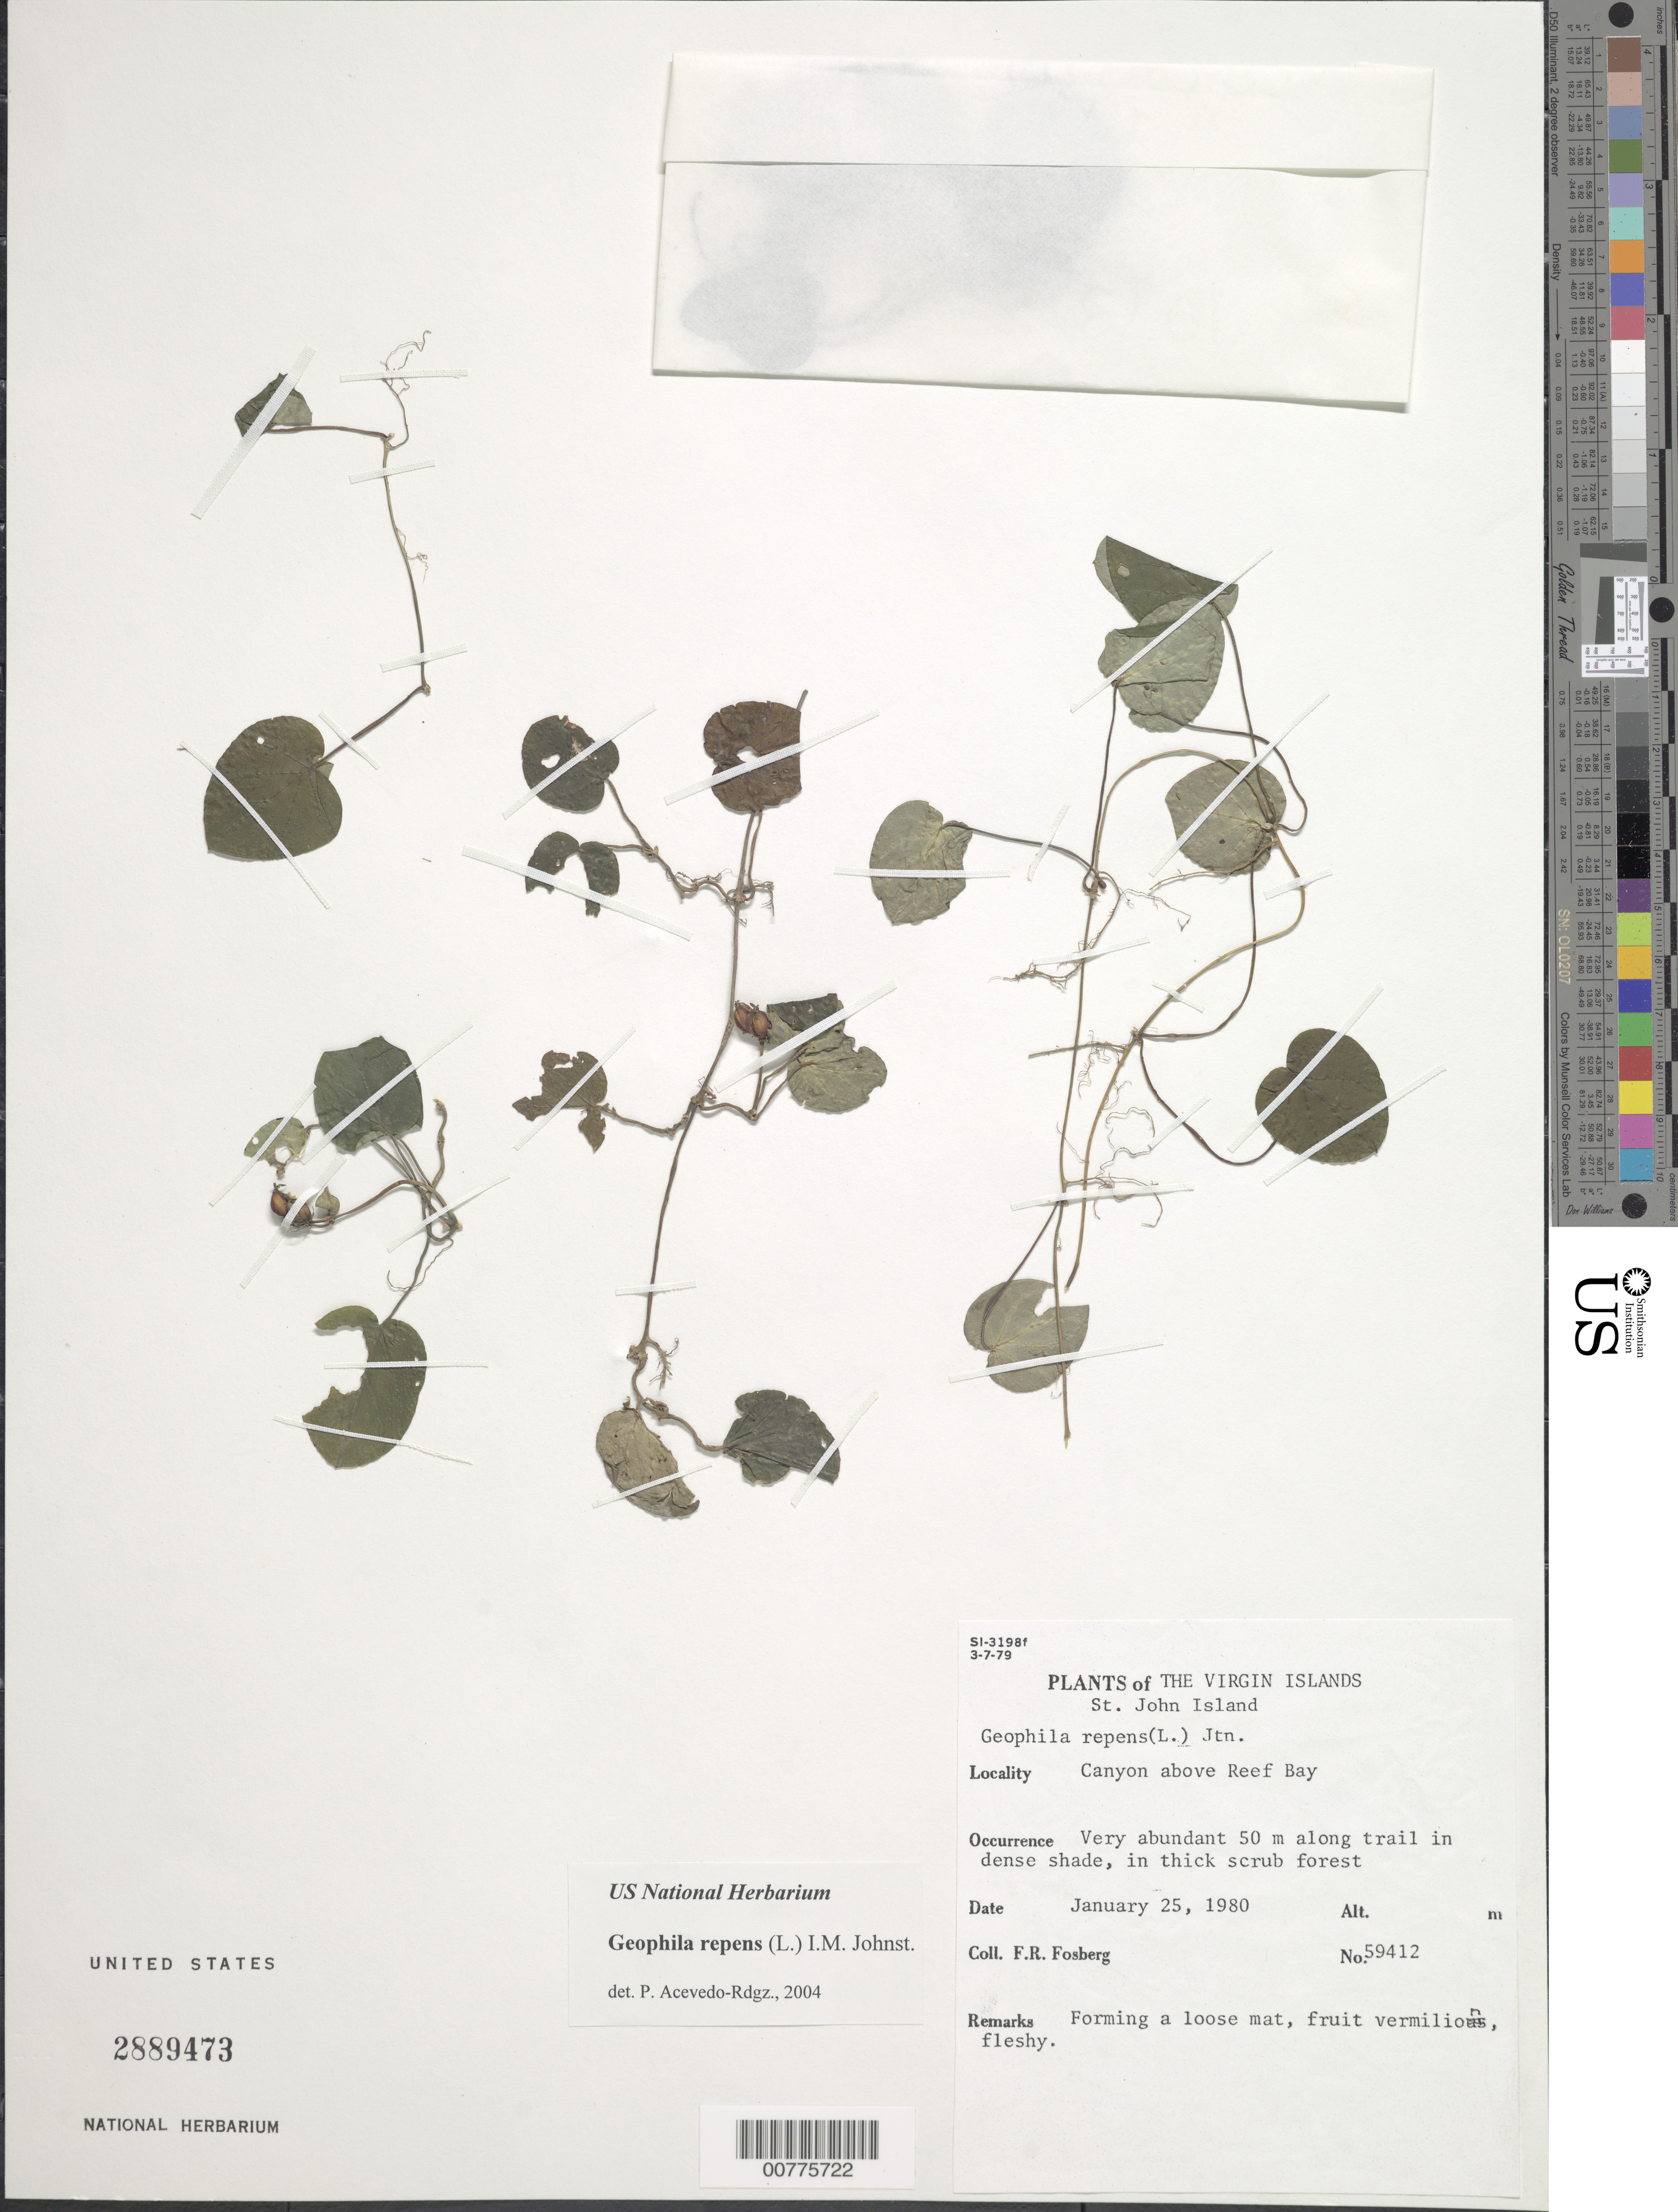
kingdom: Plantae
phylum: Tracheophyta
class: Magnoliopsida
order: Gentianales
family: Rubiaceae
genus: Geophila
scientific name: Geophila repens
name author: (L.) I.M. Johnst.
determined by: Acevedo-Rodríguez, P., (BOT), Smithsonian Institution - National Museum of Natural History (UNITED STATES)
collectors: F. R. Fosberg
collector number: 59412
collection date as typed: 25 Jan 1980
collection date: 1980-01-25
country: U.S. Virgin Islands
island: St. John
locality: Canyon above Reef Bay. Very abundant 50 m along trail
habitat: Dense shade, in thick scrub forest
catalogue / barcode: US 2889473